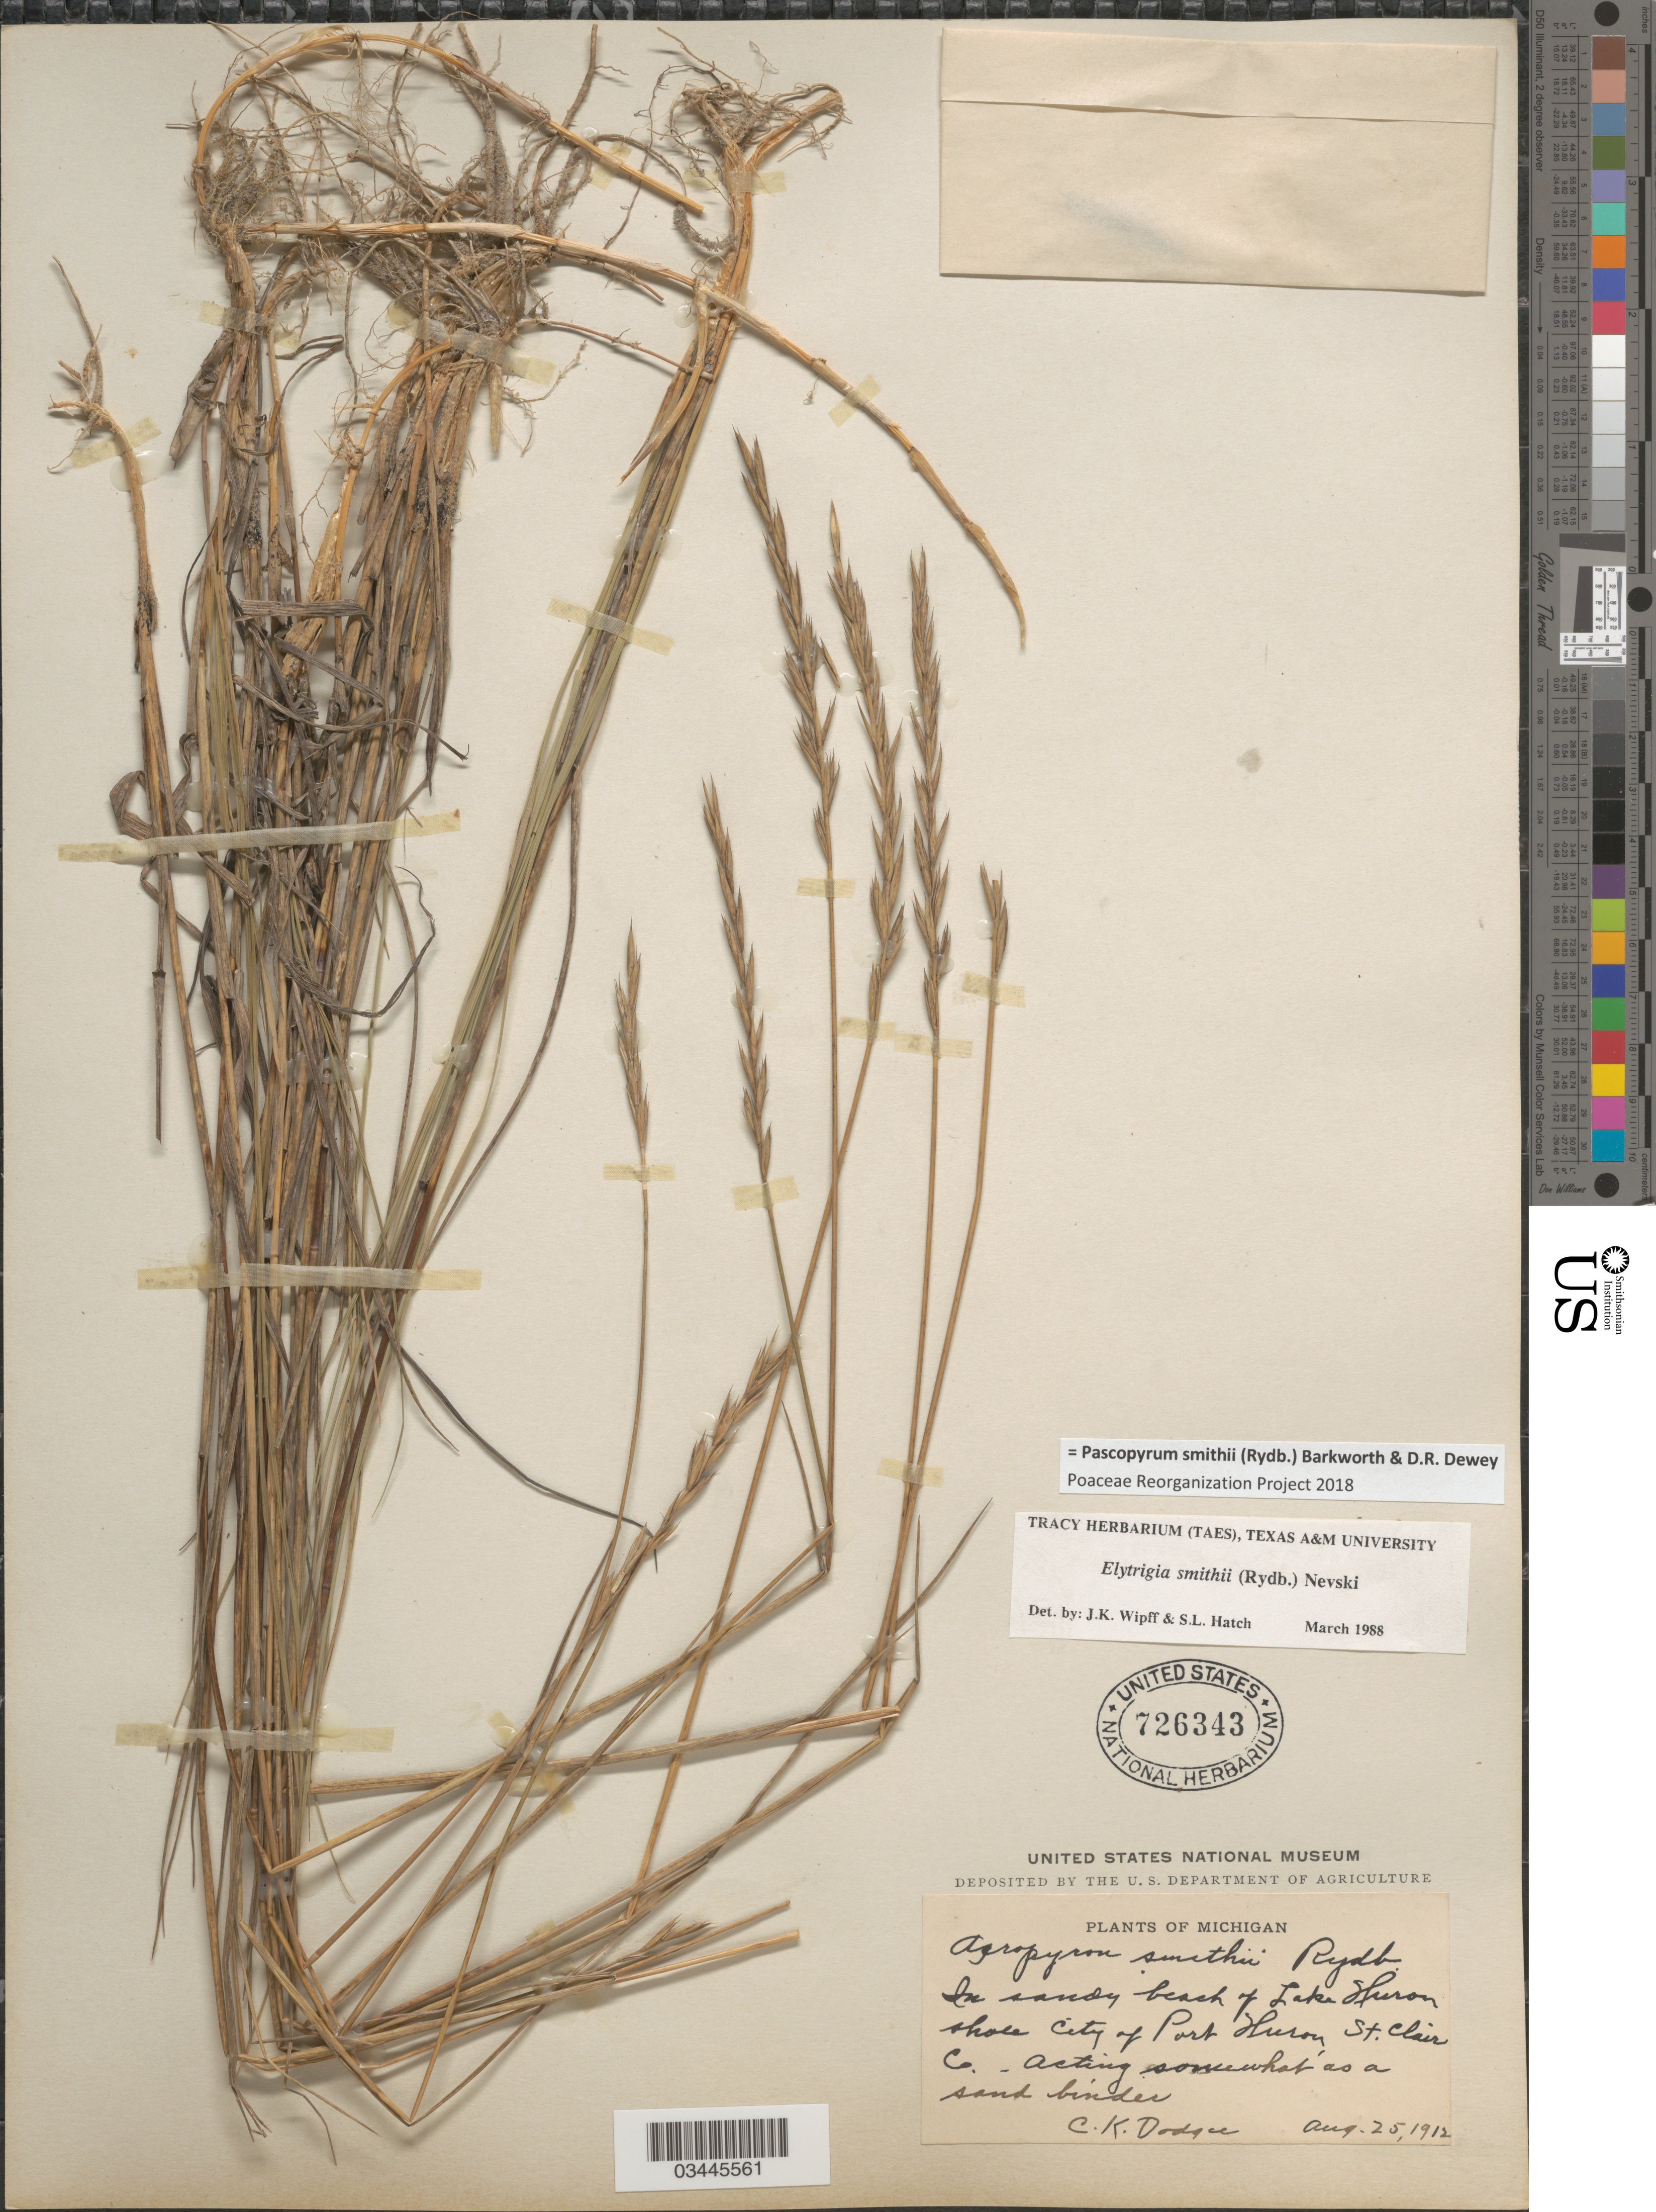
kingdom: Plantae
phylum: Tracheophyta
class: Liliopsida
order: Poales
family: Poaceae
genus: Pascopyrum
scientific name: Pascopyrum smithii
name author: (Rydb.) Barkworth & Dewey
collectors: C. Dodge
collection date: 1912-08-25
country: United States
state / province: Michigan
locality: In sandy beach of Lake Huron shore city of Port Huron, St. Clair Co.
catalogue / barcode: US 726343